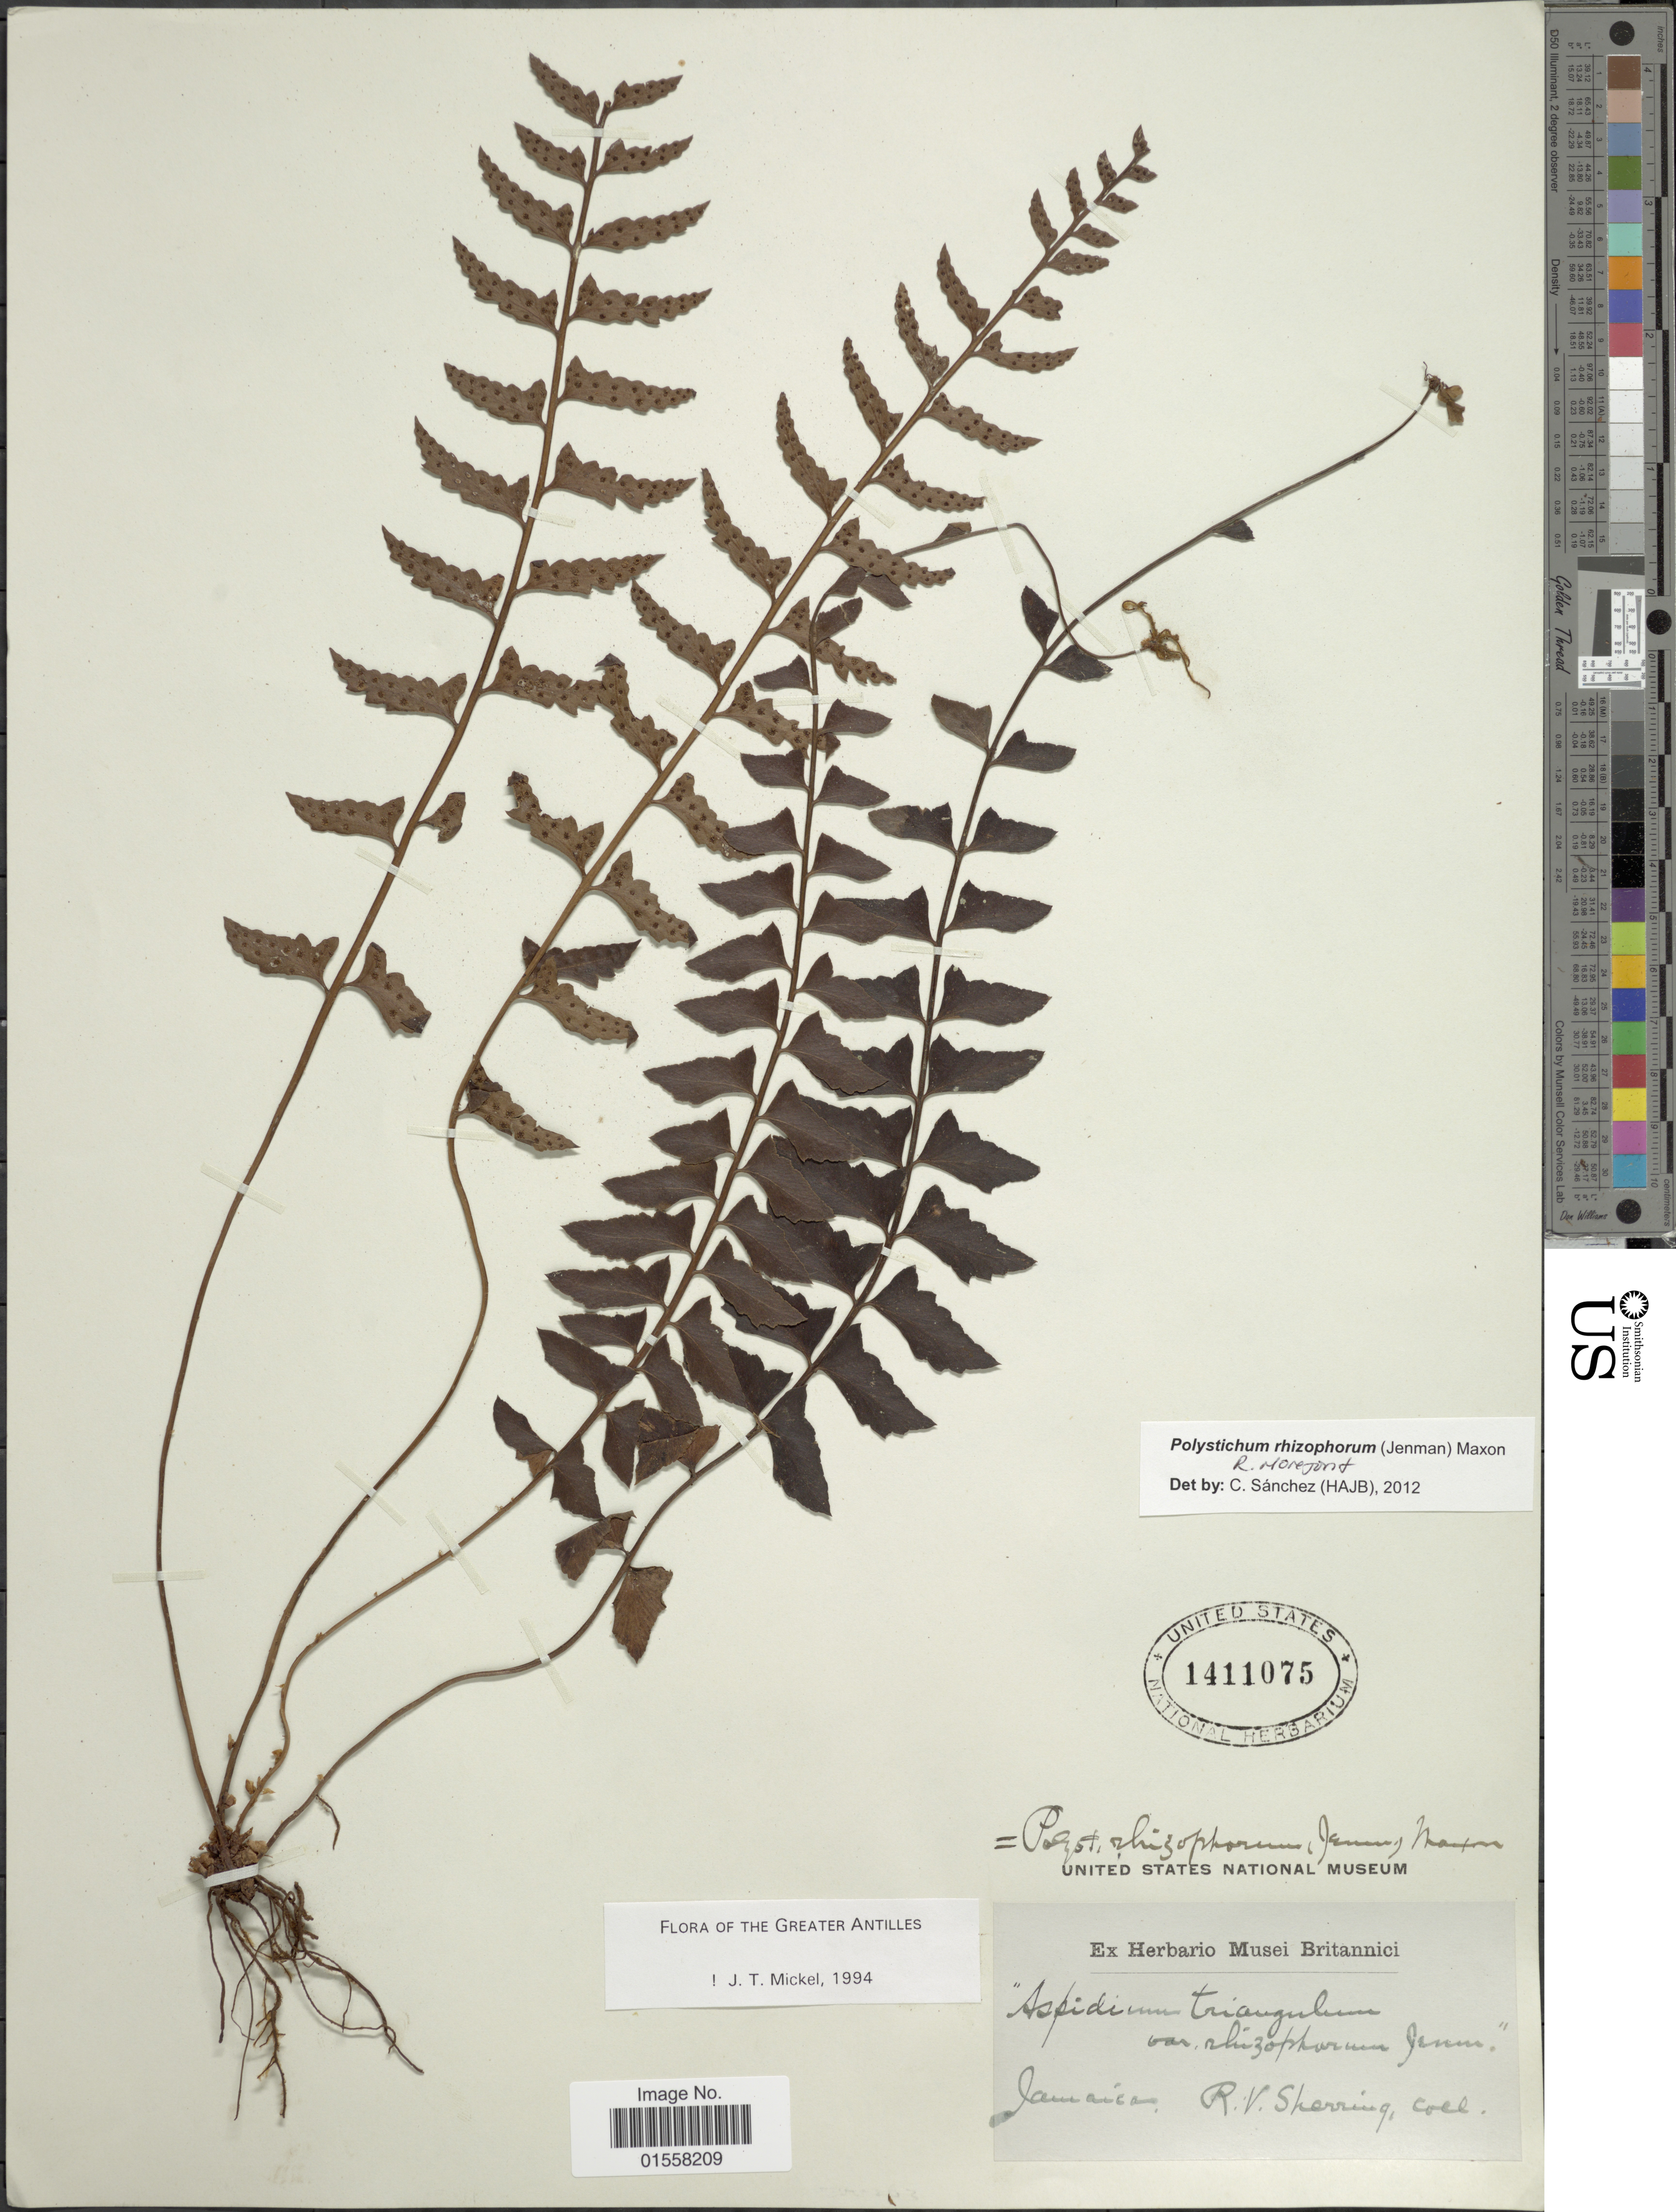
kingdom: Plantae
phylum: Tracheophyta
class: Polypodiopsida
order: Polypodiales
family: Dryopteridaceae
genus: Polystichum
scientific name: Polystichum rhizophorum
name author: (Jenman) Maxon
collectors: R. Sherring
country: Jamaica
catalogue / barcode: US 1411075